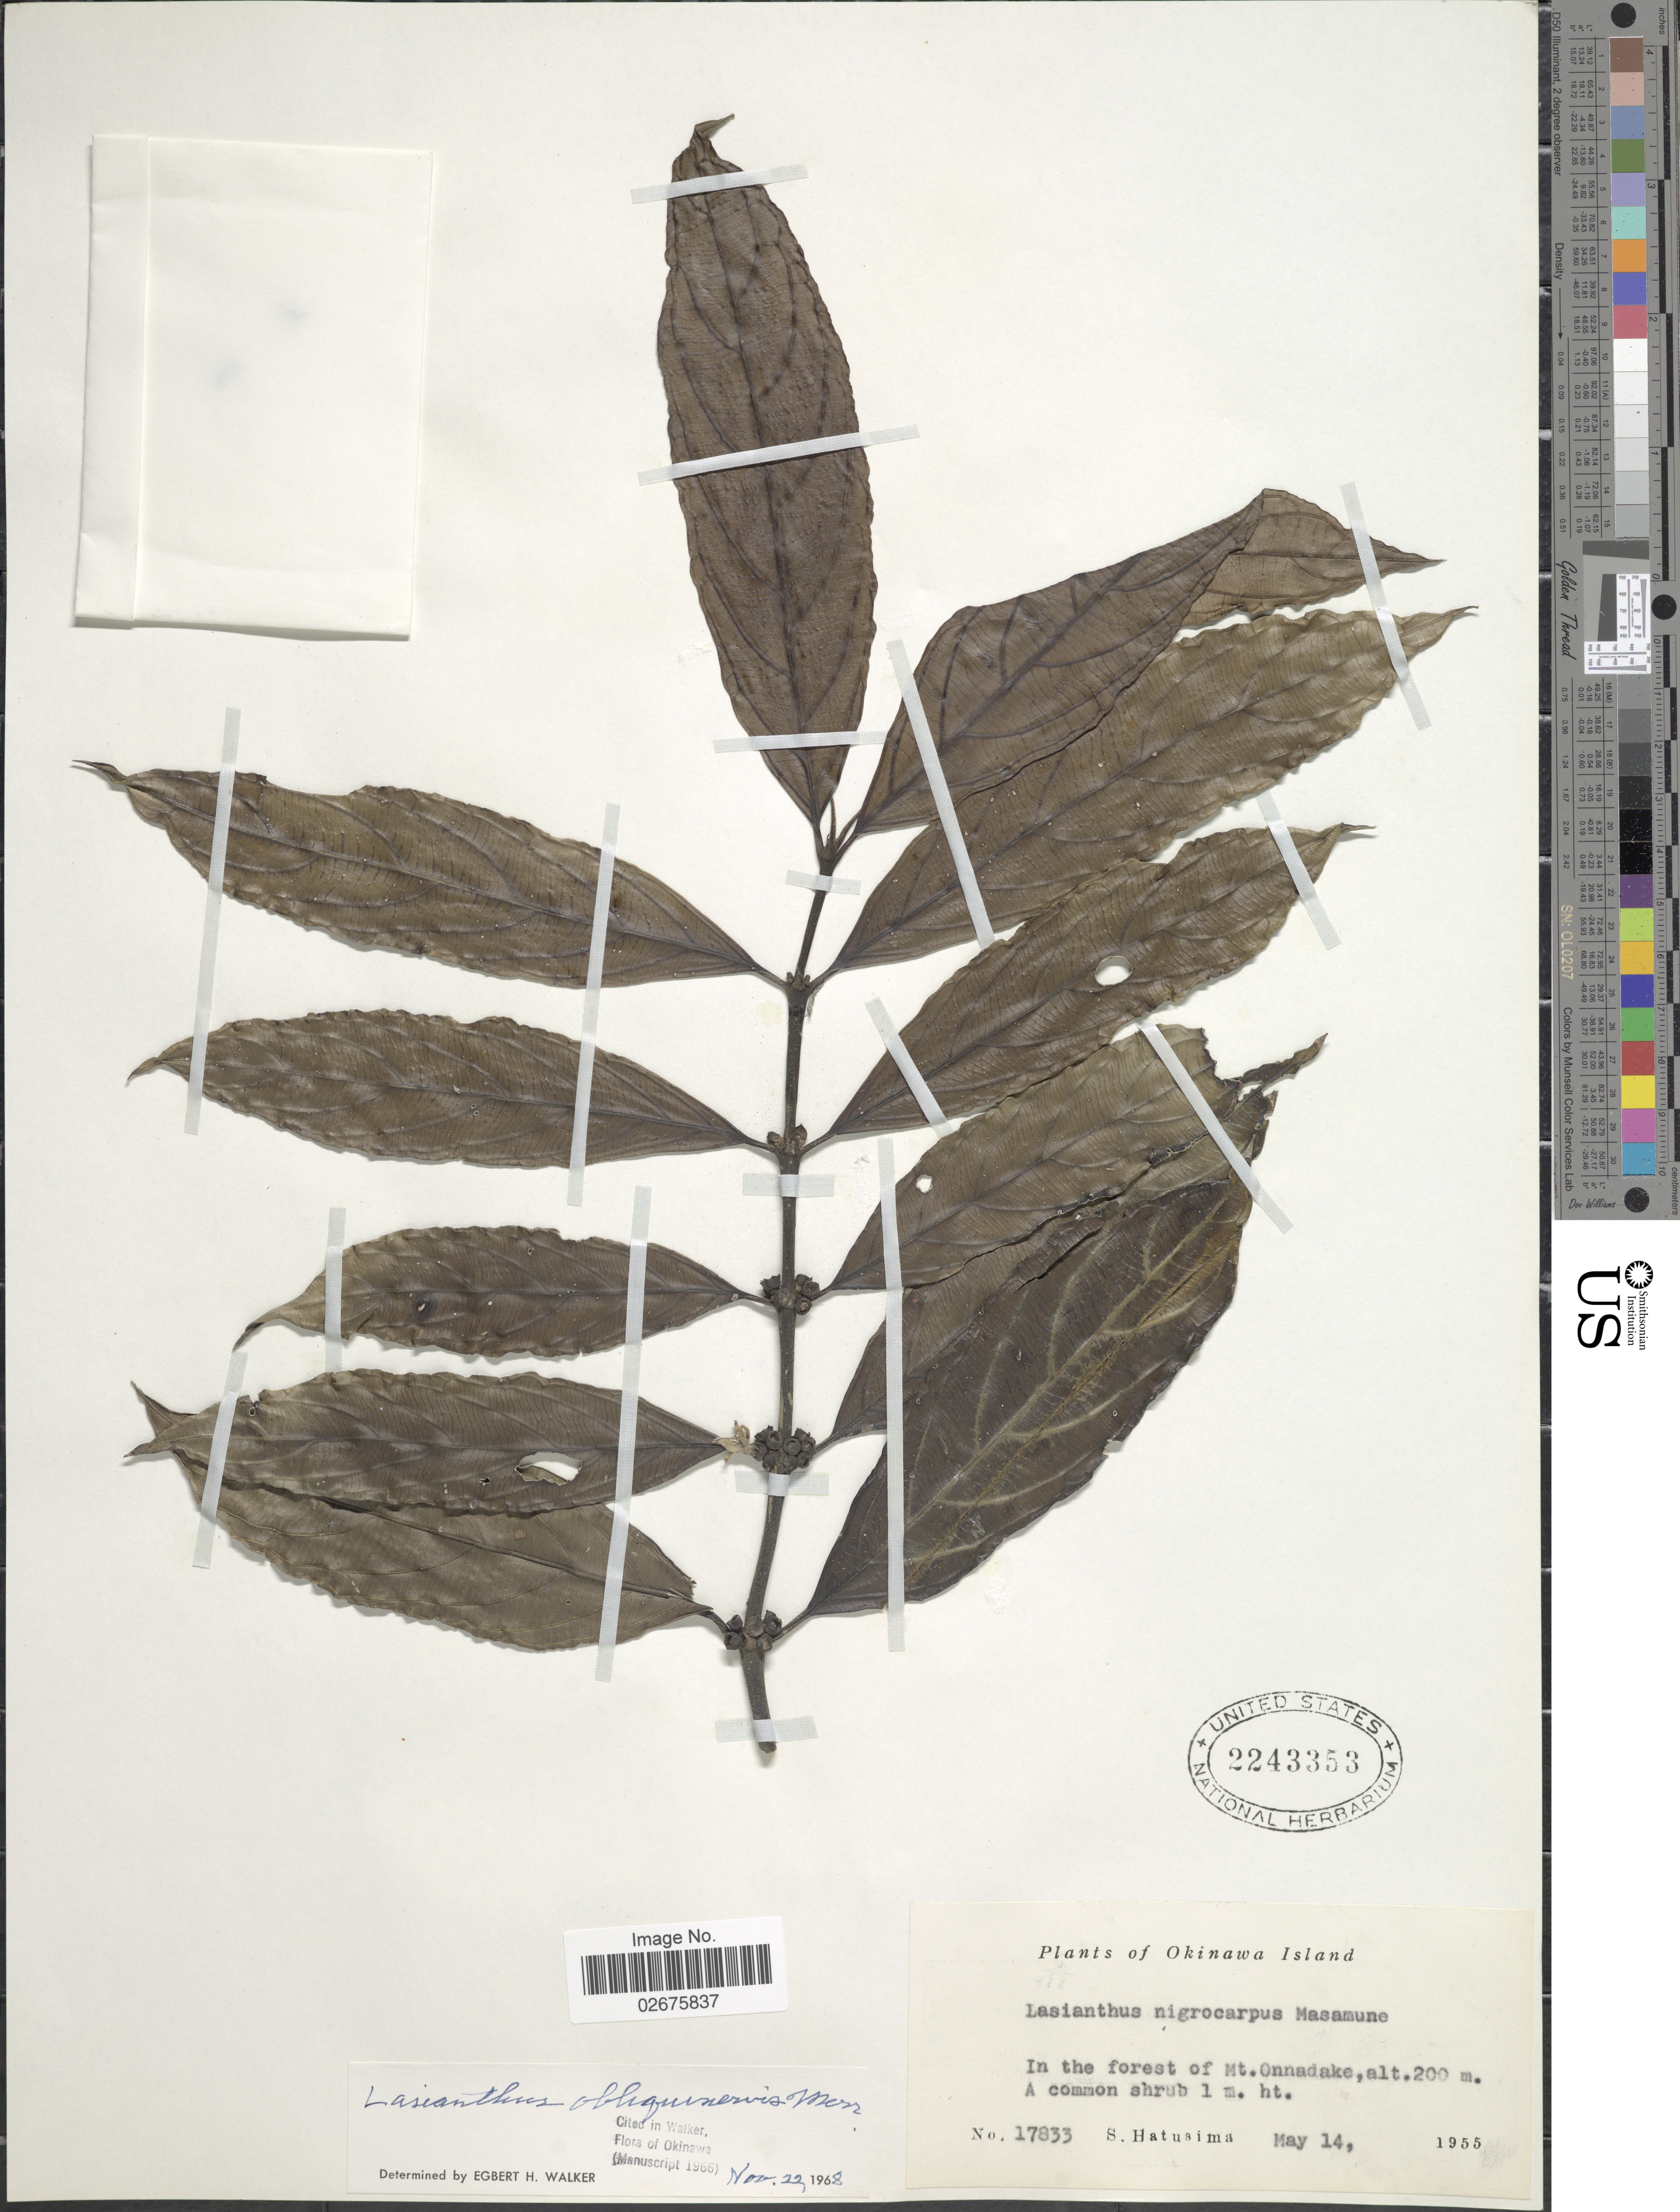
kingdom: Plantae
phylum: Tracheophyta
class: Magnoliopsida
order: Gentianales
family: Rubiaceae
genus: Lasianthus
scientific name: Lasianthus verticillatus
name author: (Lour.) Merr.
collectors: S. Hatusima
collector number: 17833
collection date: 1955-05-14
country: Japan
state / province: Okinawa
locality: Okinawa Island, In the forest of Mt Onnadake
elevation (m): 200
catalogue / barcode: US 2243358